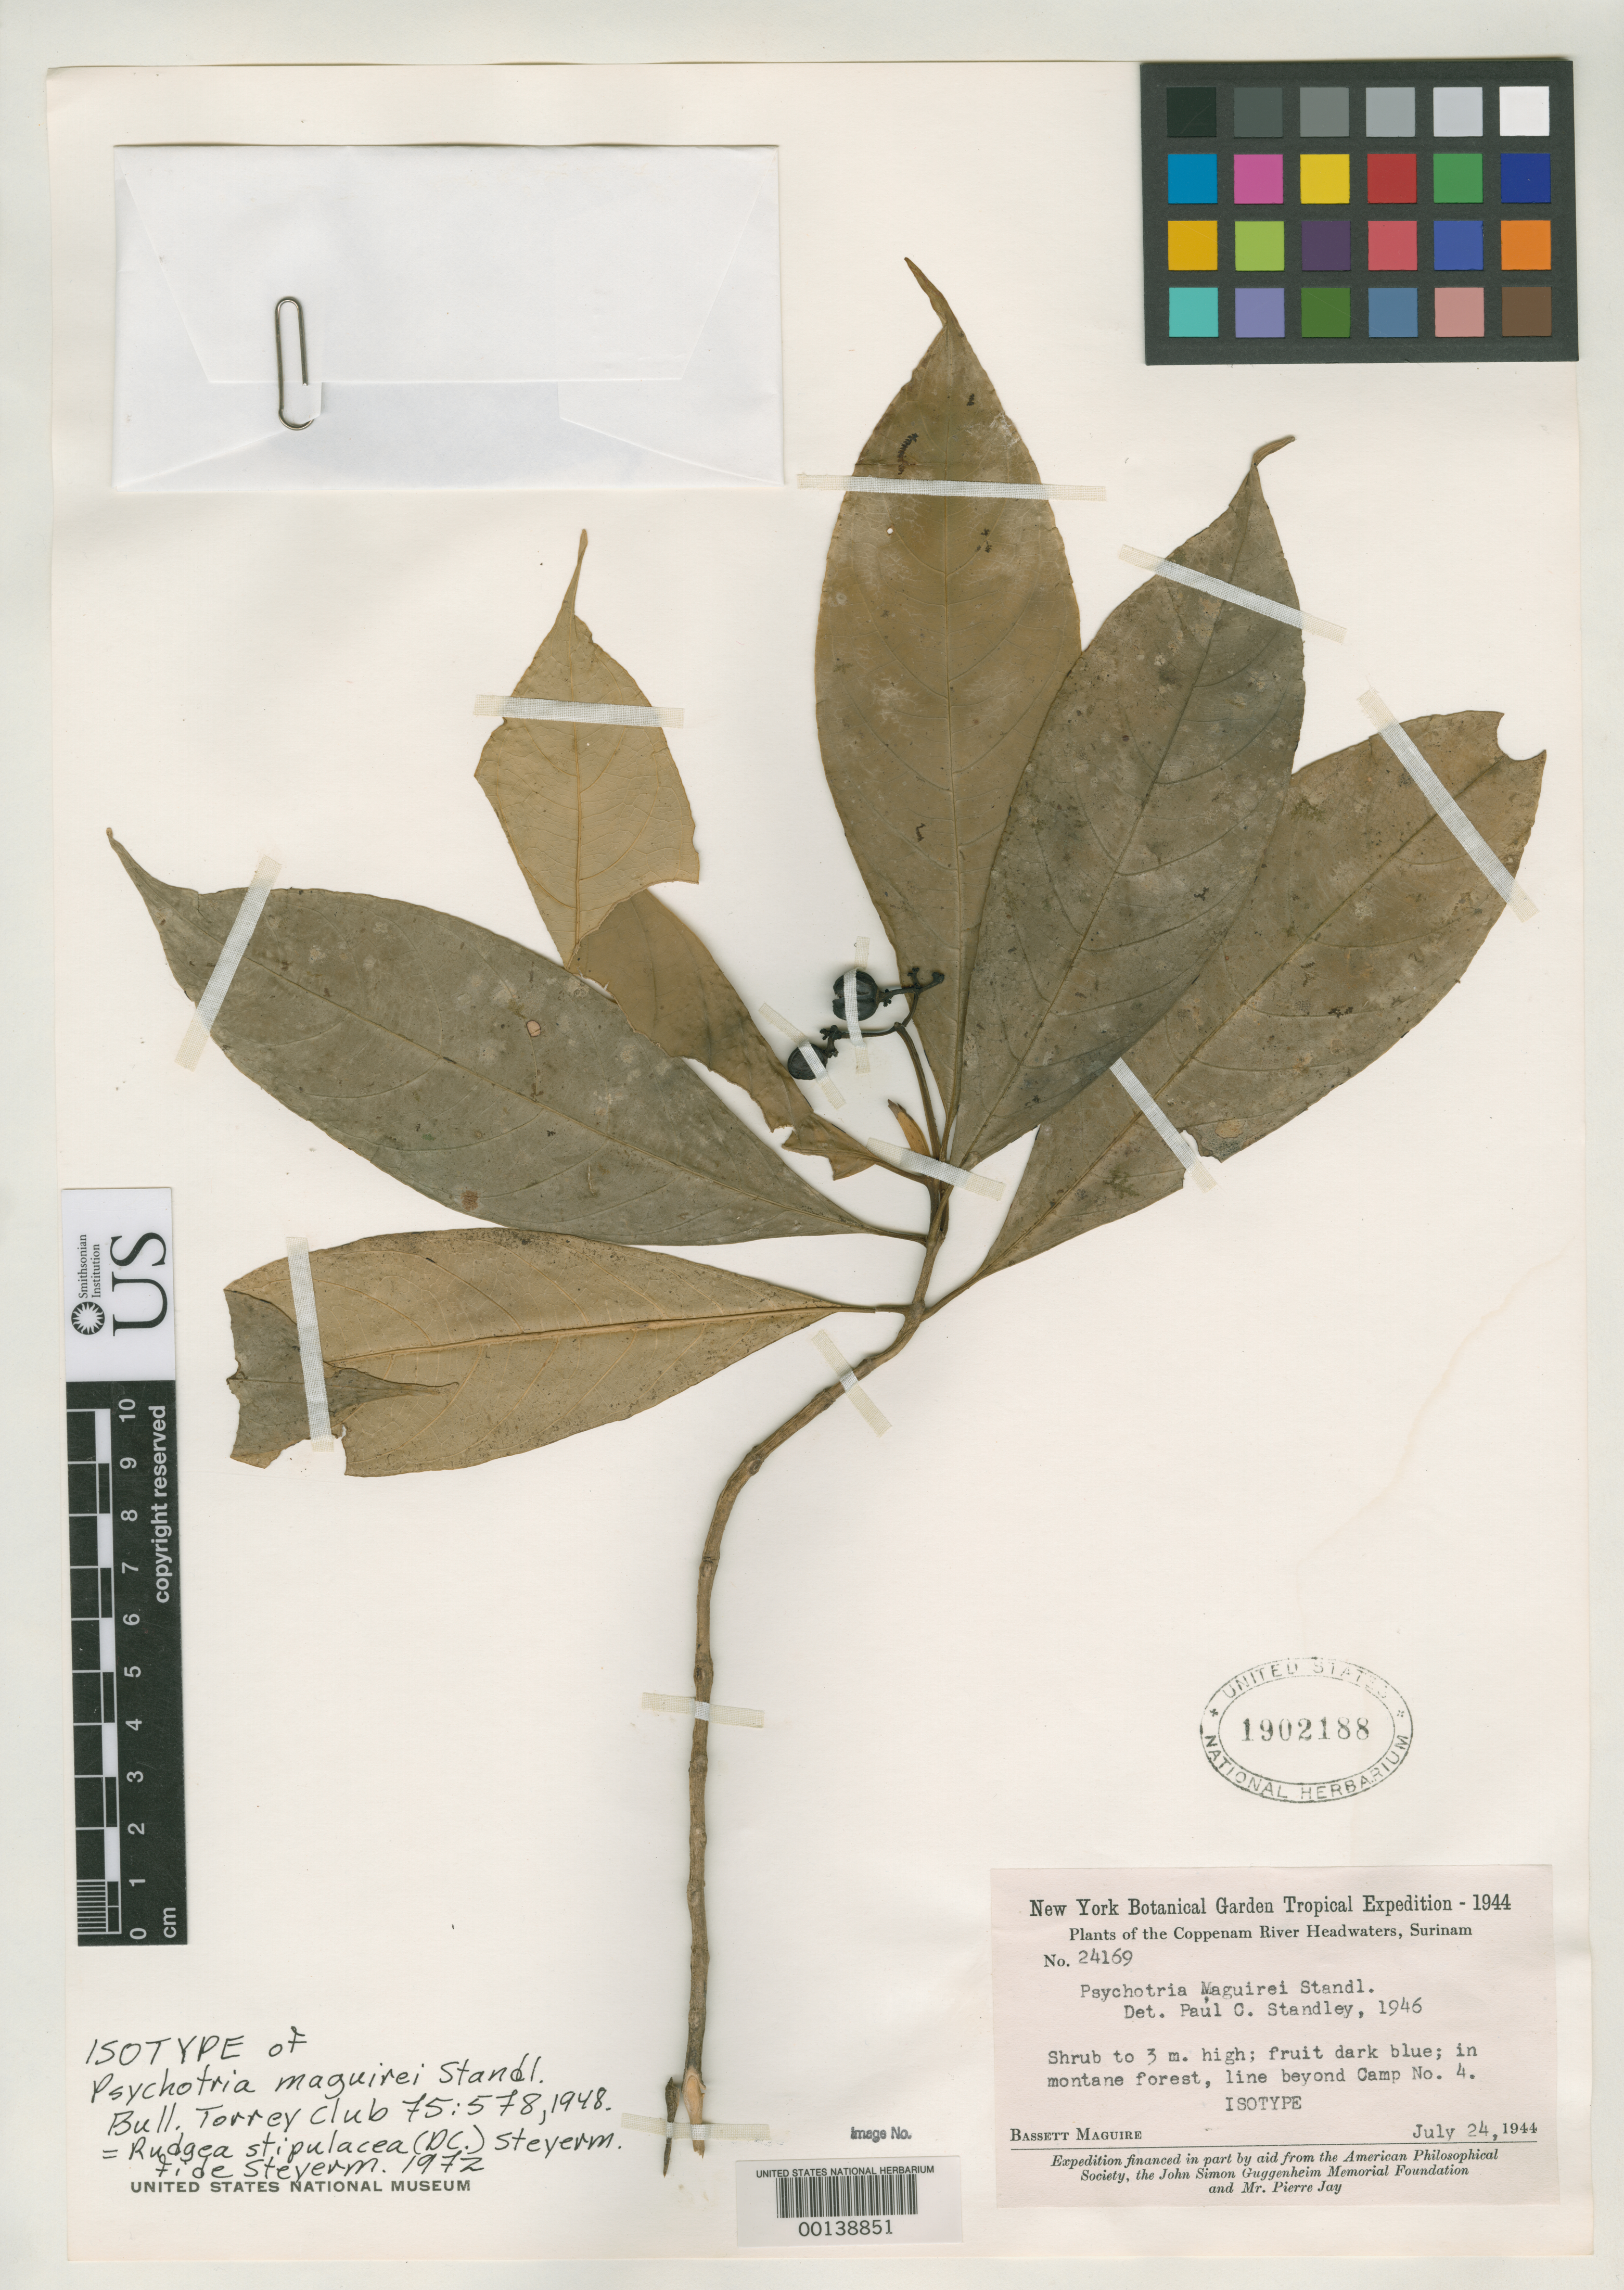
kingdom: Plantae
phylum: Tracheophyta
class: Magnoliopsida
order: Gentianales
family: Rubiaceae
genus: Psychotria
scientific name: Psychotria maguirei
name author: Standl.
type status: Isotype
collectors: B. Maguire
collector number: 24169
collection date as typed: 24 Jul 1944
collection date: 1944-07-24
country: Suriname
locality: Coppenam River headwaters, beyond Camp 4.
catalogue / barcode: US 1902188